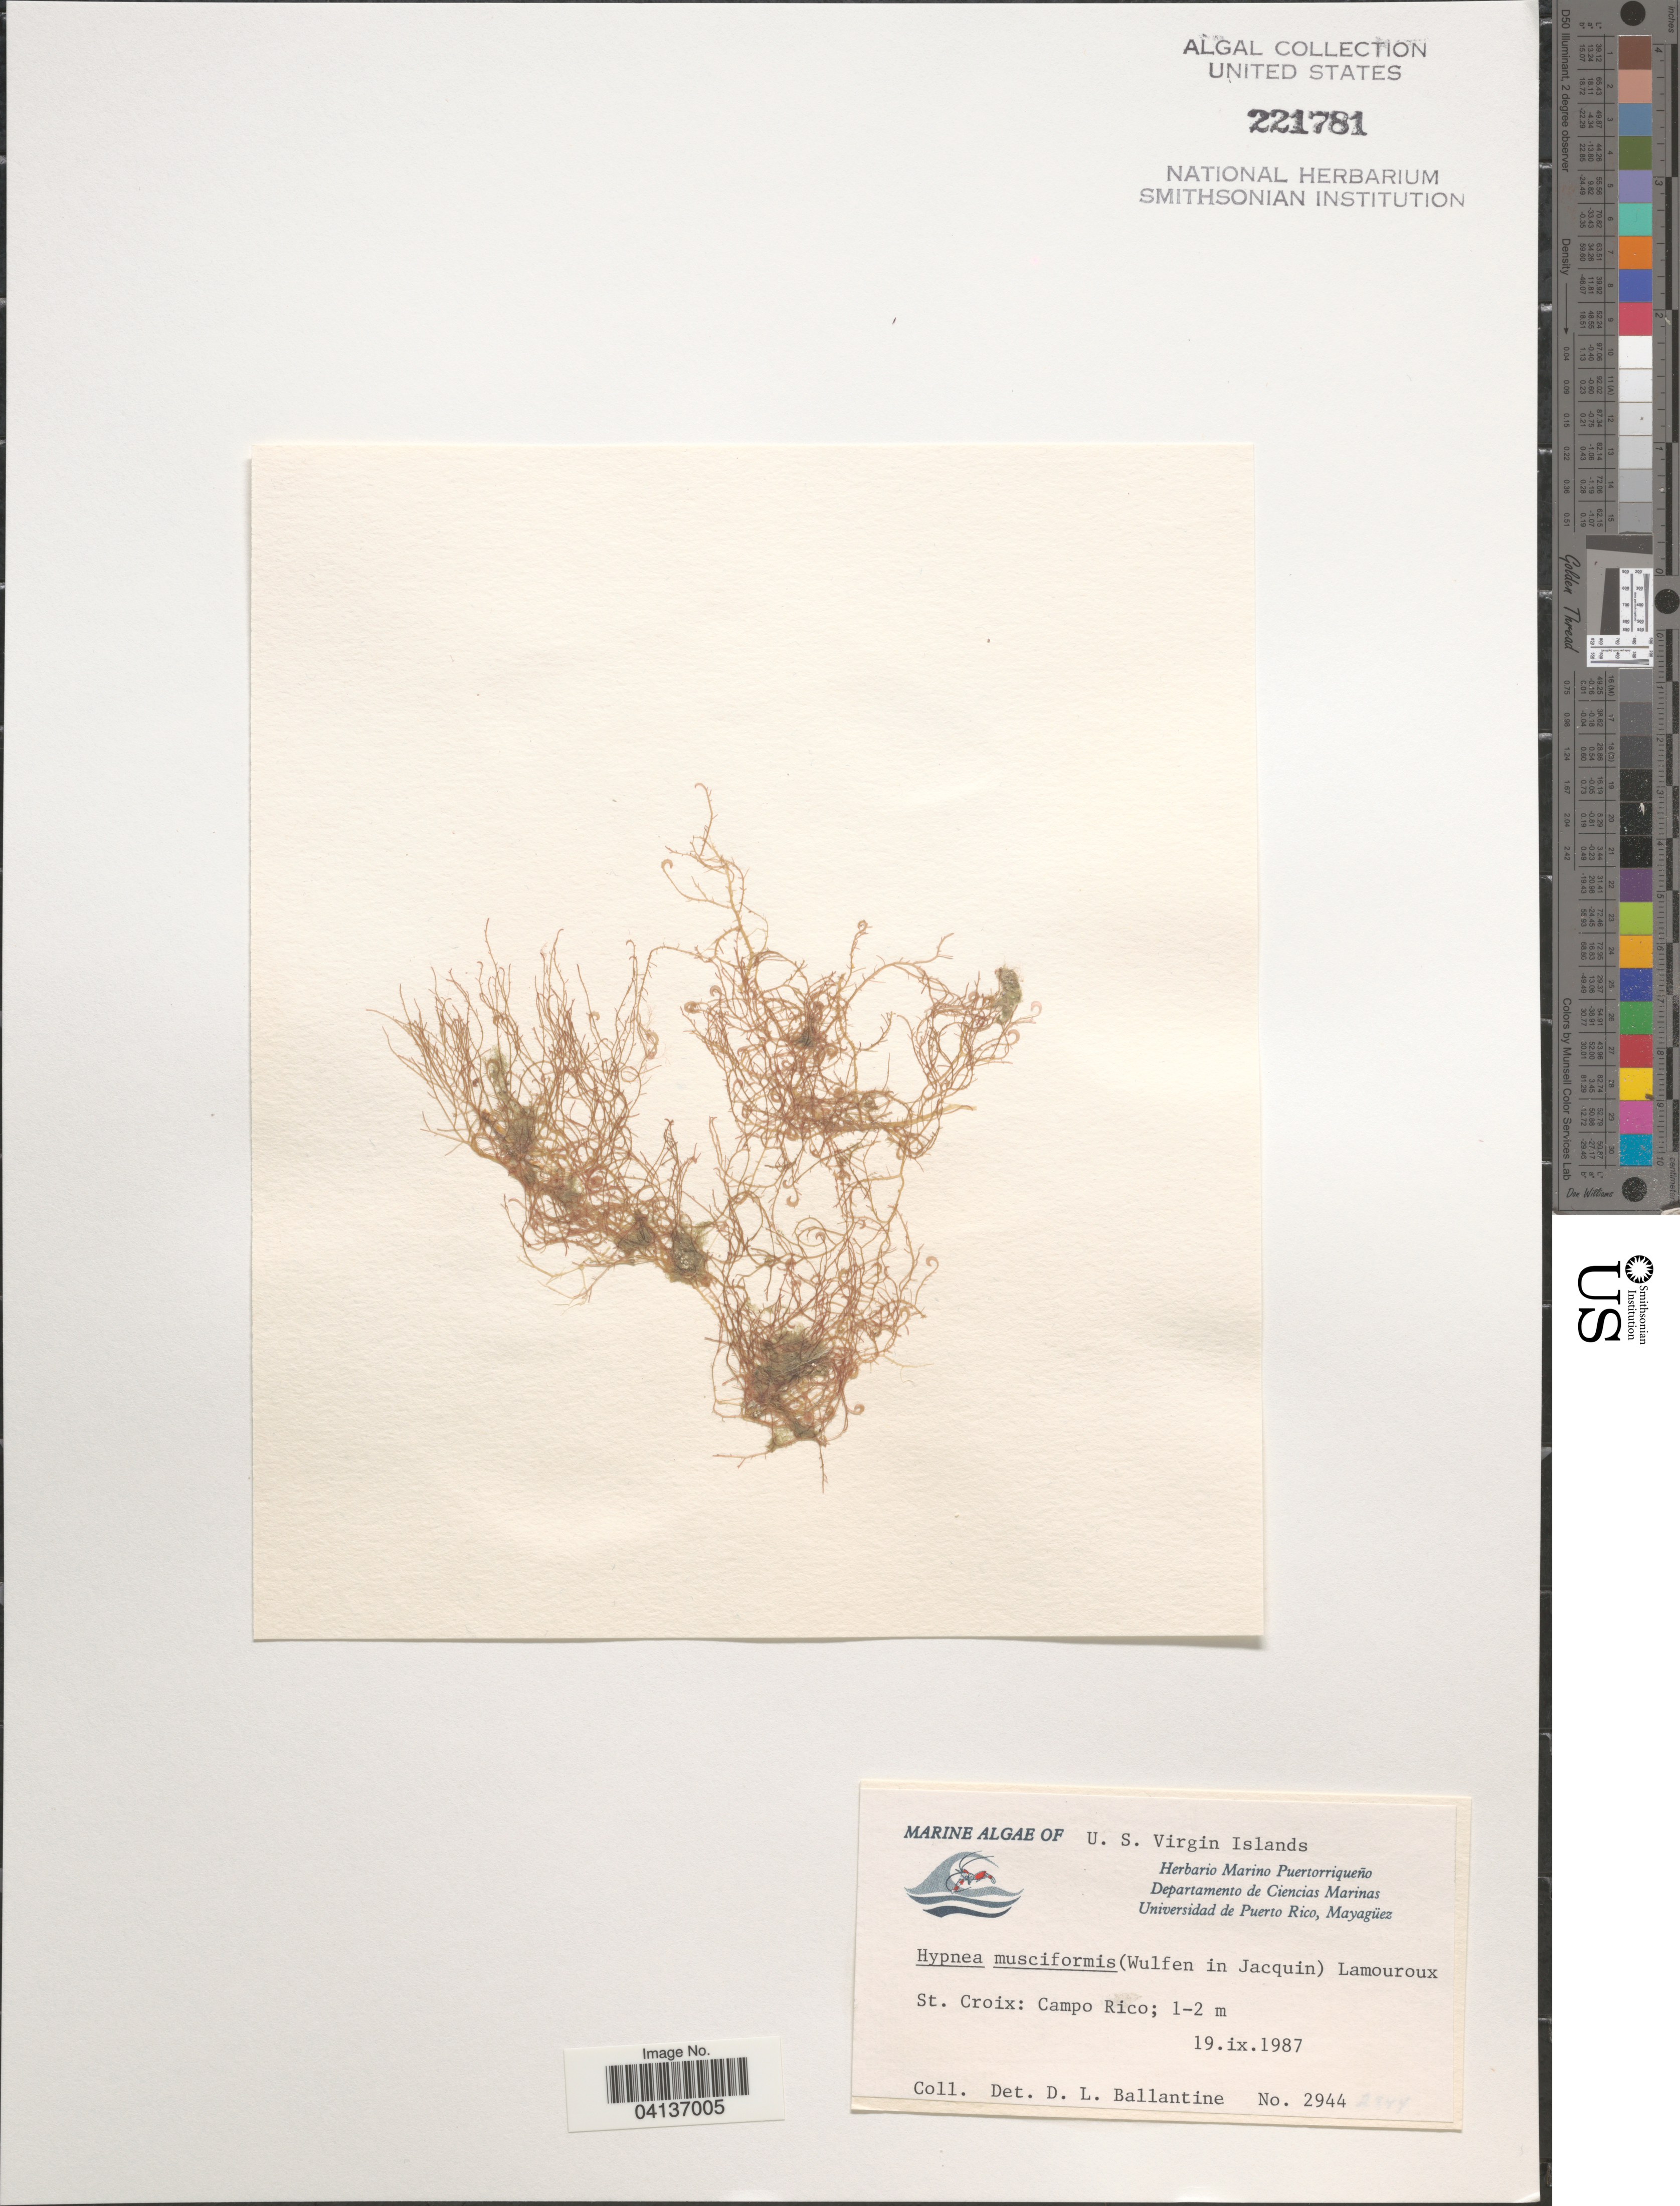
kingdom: Plantae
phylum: Rhodophyta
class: Florideophyceae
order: Gigartinales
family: Cystocloniaceae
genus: Hypnea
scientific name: Hypnea musciformis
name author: (Wulfen) J.V.Lamouroux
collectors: D.L. Ballantine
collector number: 2944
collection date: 1987-09-19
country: U.S. Virgin Islands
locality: St. Croix: Campo Rico.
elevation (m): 1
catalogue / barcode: US 221781